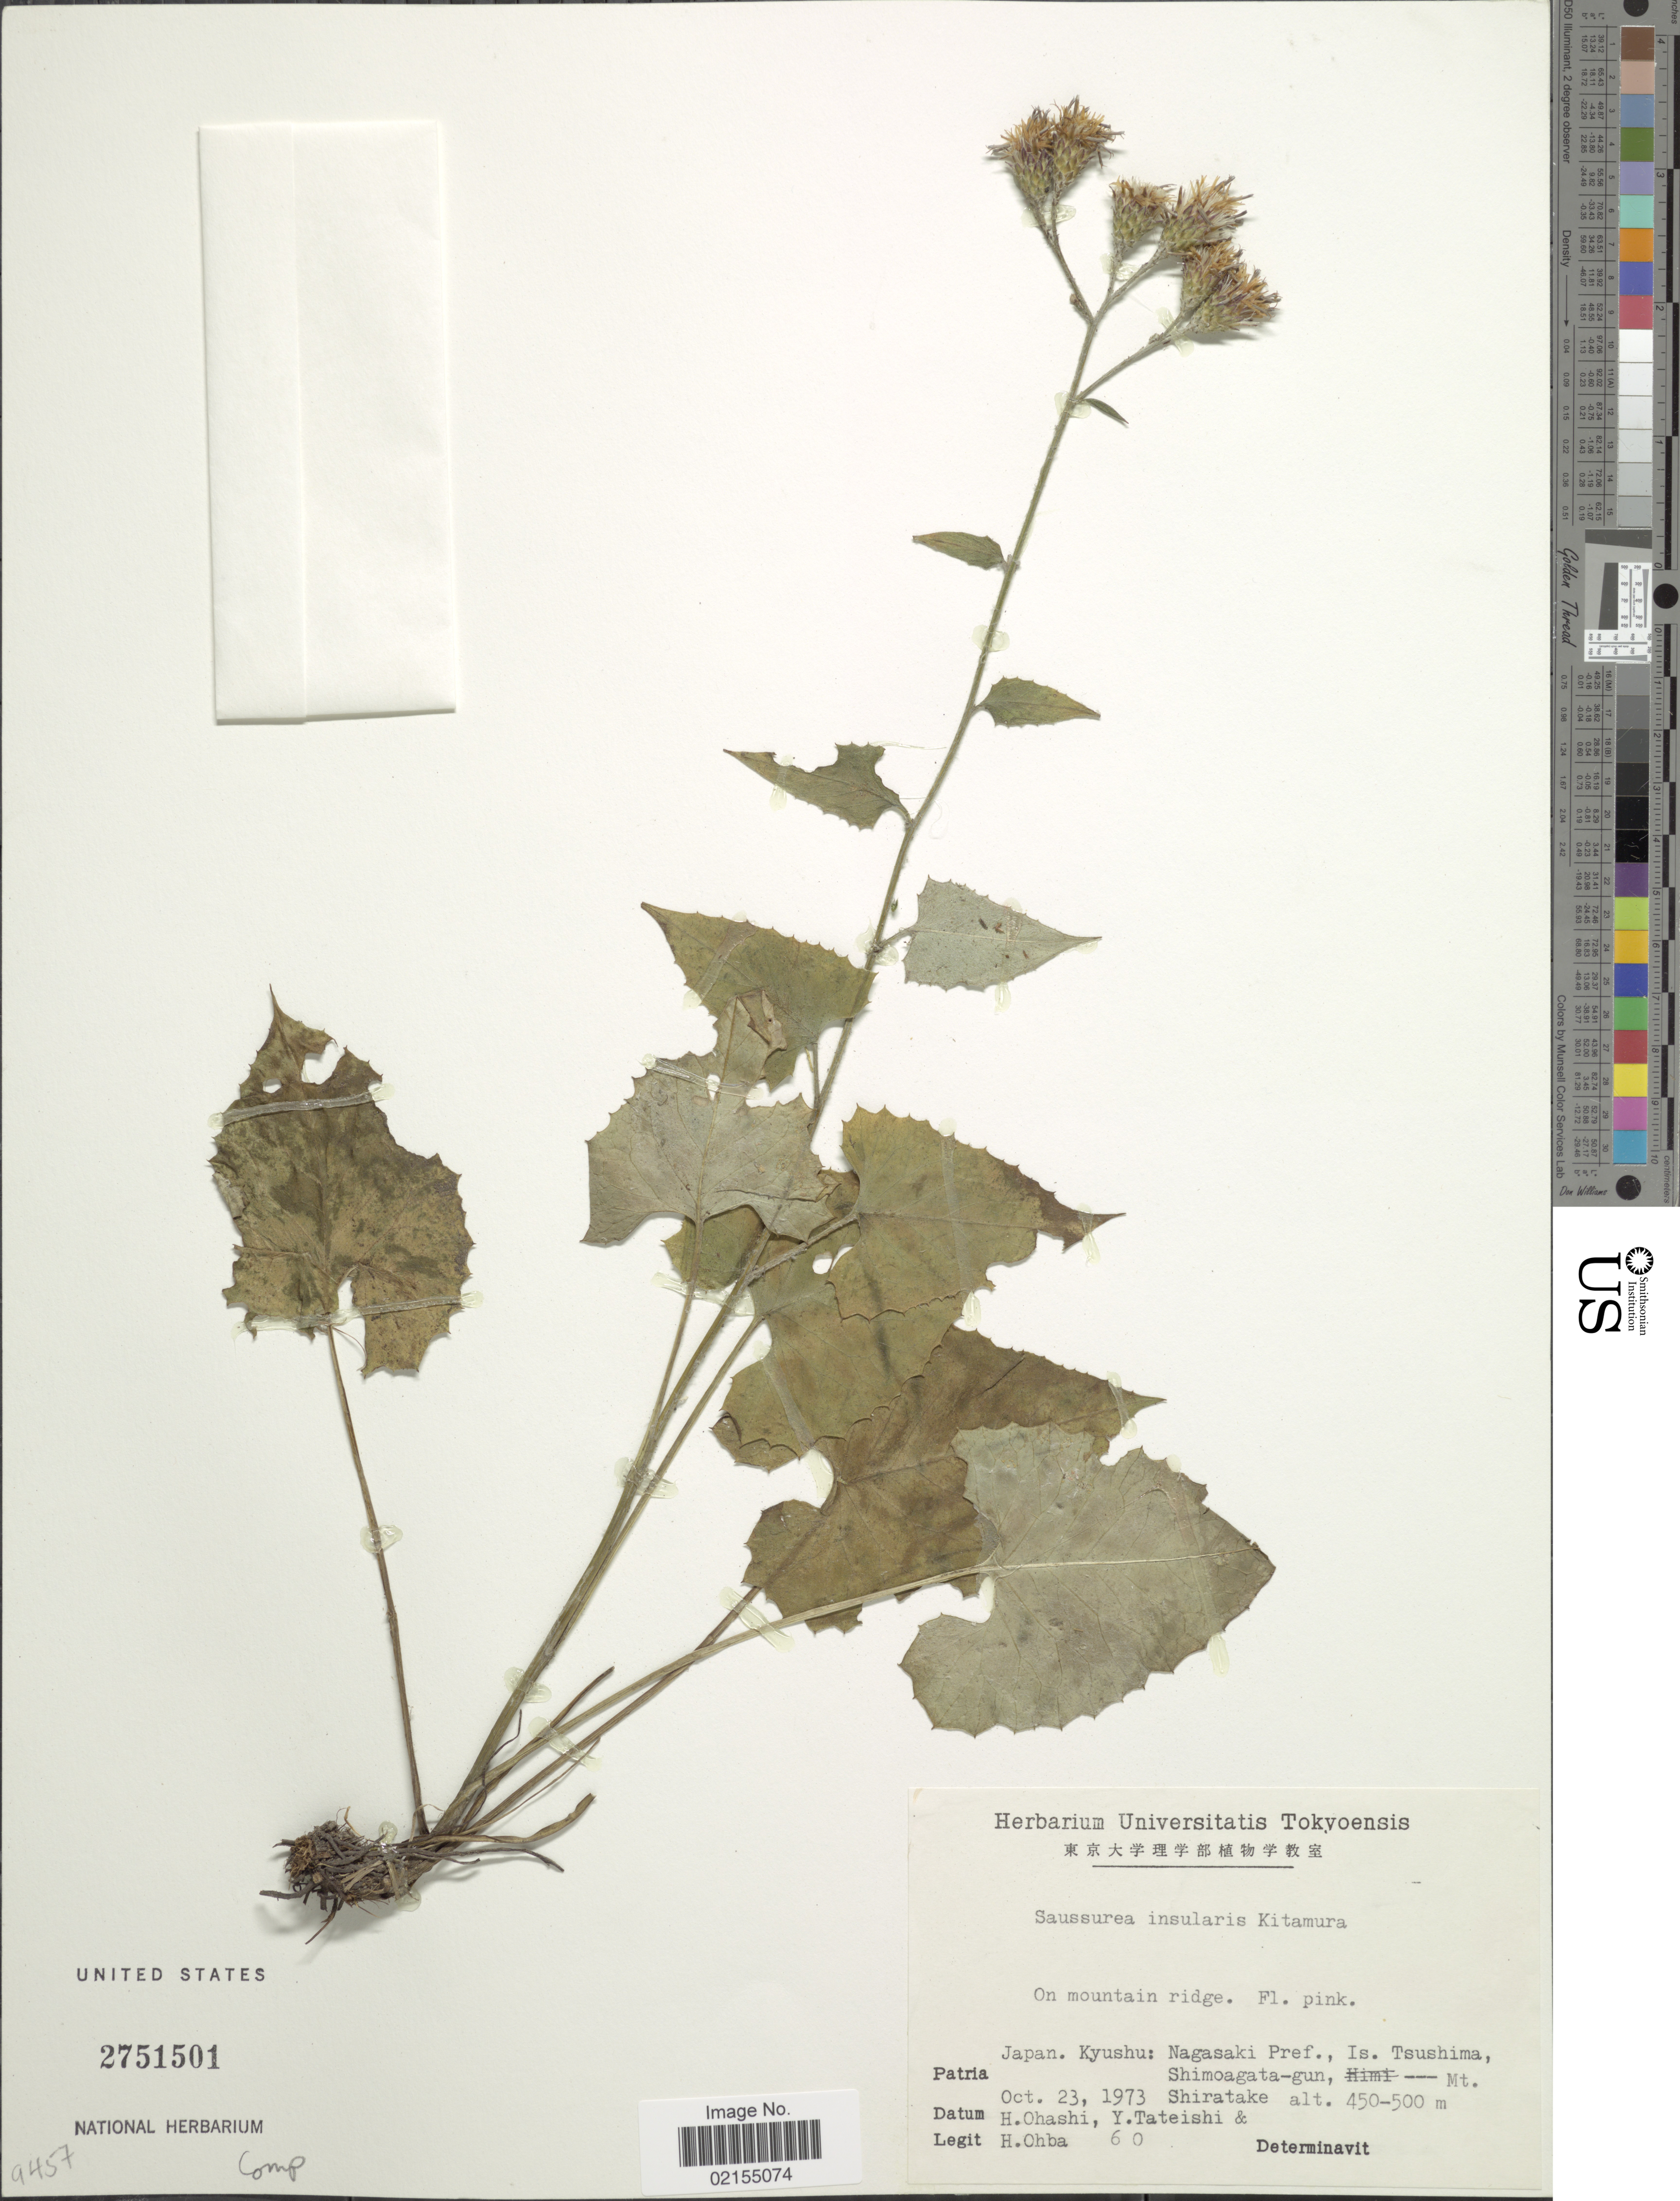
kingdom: Plantae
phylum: Tracheophyta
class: Magnoliopsida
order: Asterales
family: Asteraceae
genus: Saussurea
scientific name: Saussurea insularis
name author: Kitam.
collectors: H. Ohashi, Y. Tateishi & H. Ohba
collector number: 60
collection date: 1973-10-23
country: Japan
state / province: Nagasaki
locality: Japan, Kysushu: Nagasaki Pref., Is. Tsushima, Shimoagata-gun, Mt. Shiratake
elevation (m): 450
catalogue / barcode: US 2751501